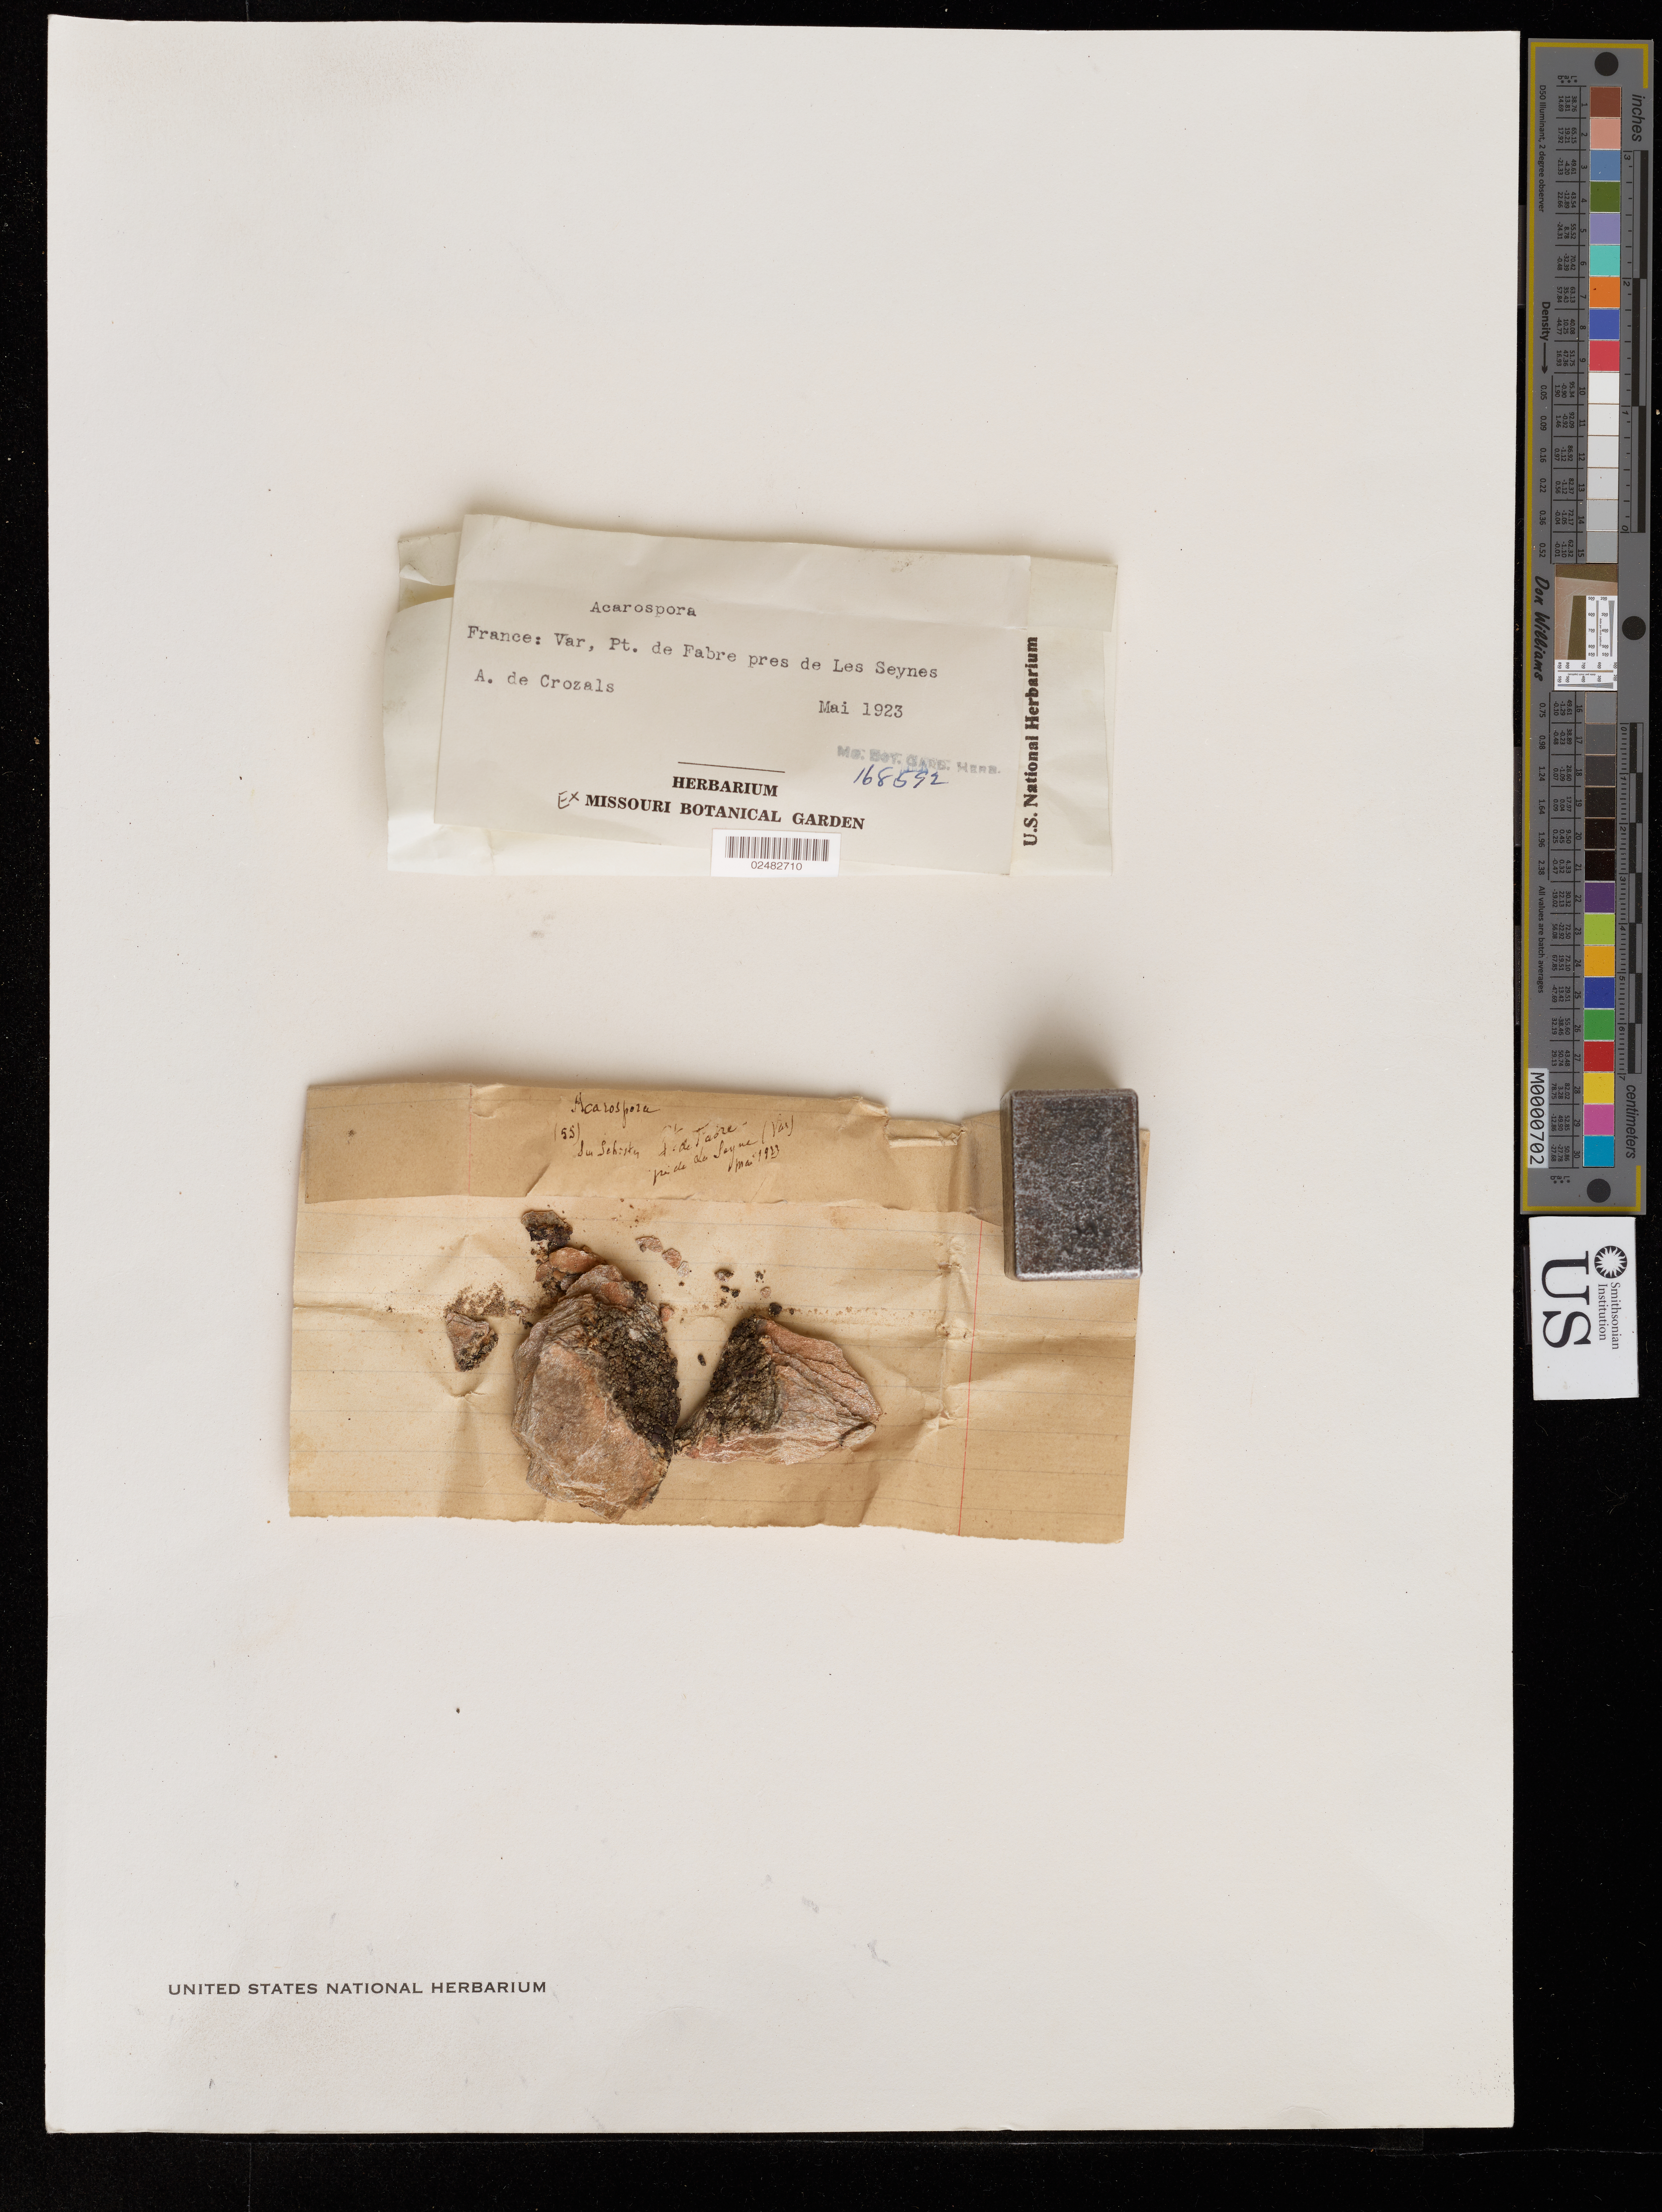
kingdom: Fungi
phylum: Ascomycota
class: Lecanoromycetes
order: Acarosporales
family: Acarosporaceae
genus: Acarospora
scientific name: Acarospora sp.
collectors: A. Crozals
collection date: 1923-05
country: France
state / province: Provence-Alpes-Côte d'Azur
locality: Var, Pt. de Fabre pres La Seyne.